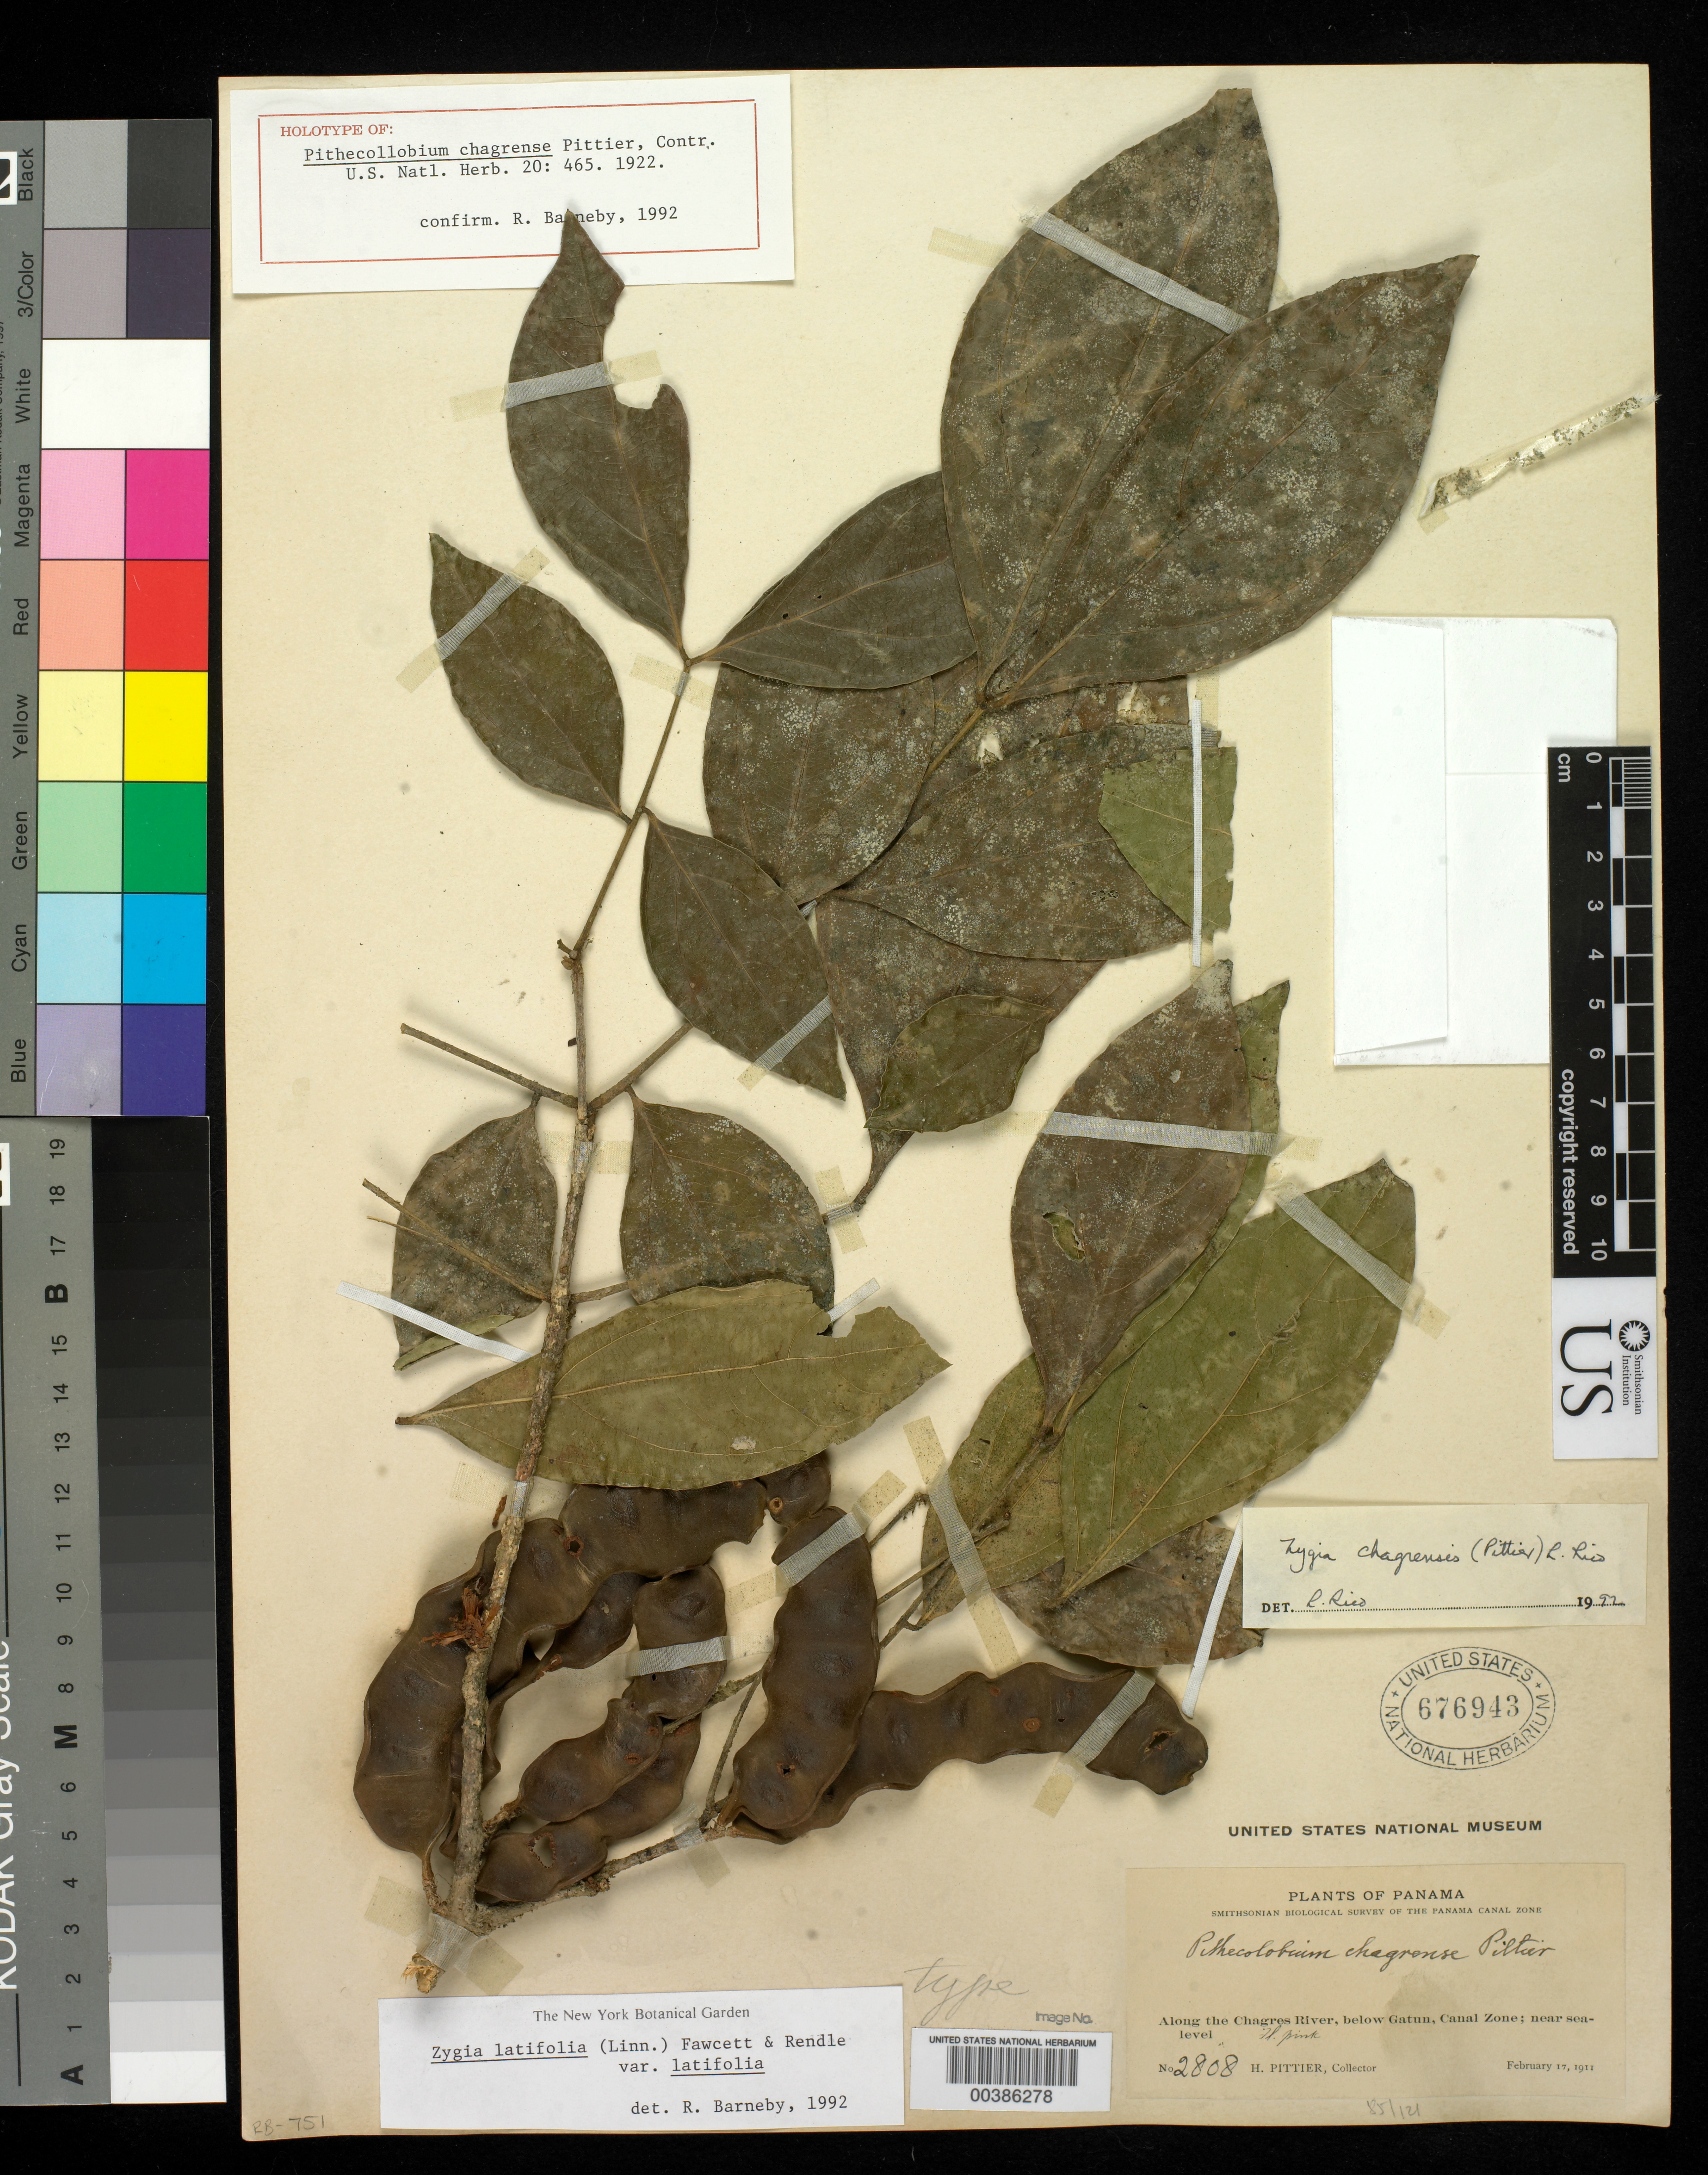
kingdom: Plantae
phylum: Tracheophyta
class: Magnoliopsida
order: Fabales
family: Fabaceae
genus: Pithecellobium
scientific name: Pithecellobium chagrense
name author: Pittier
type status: Holotype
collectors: H. F. Pittier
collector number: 2808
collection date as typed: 17 Feb 1911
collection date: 1911-02-17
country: Panama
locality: Chagres River below Gatun.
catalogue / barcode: US 676943